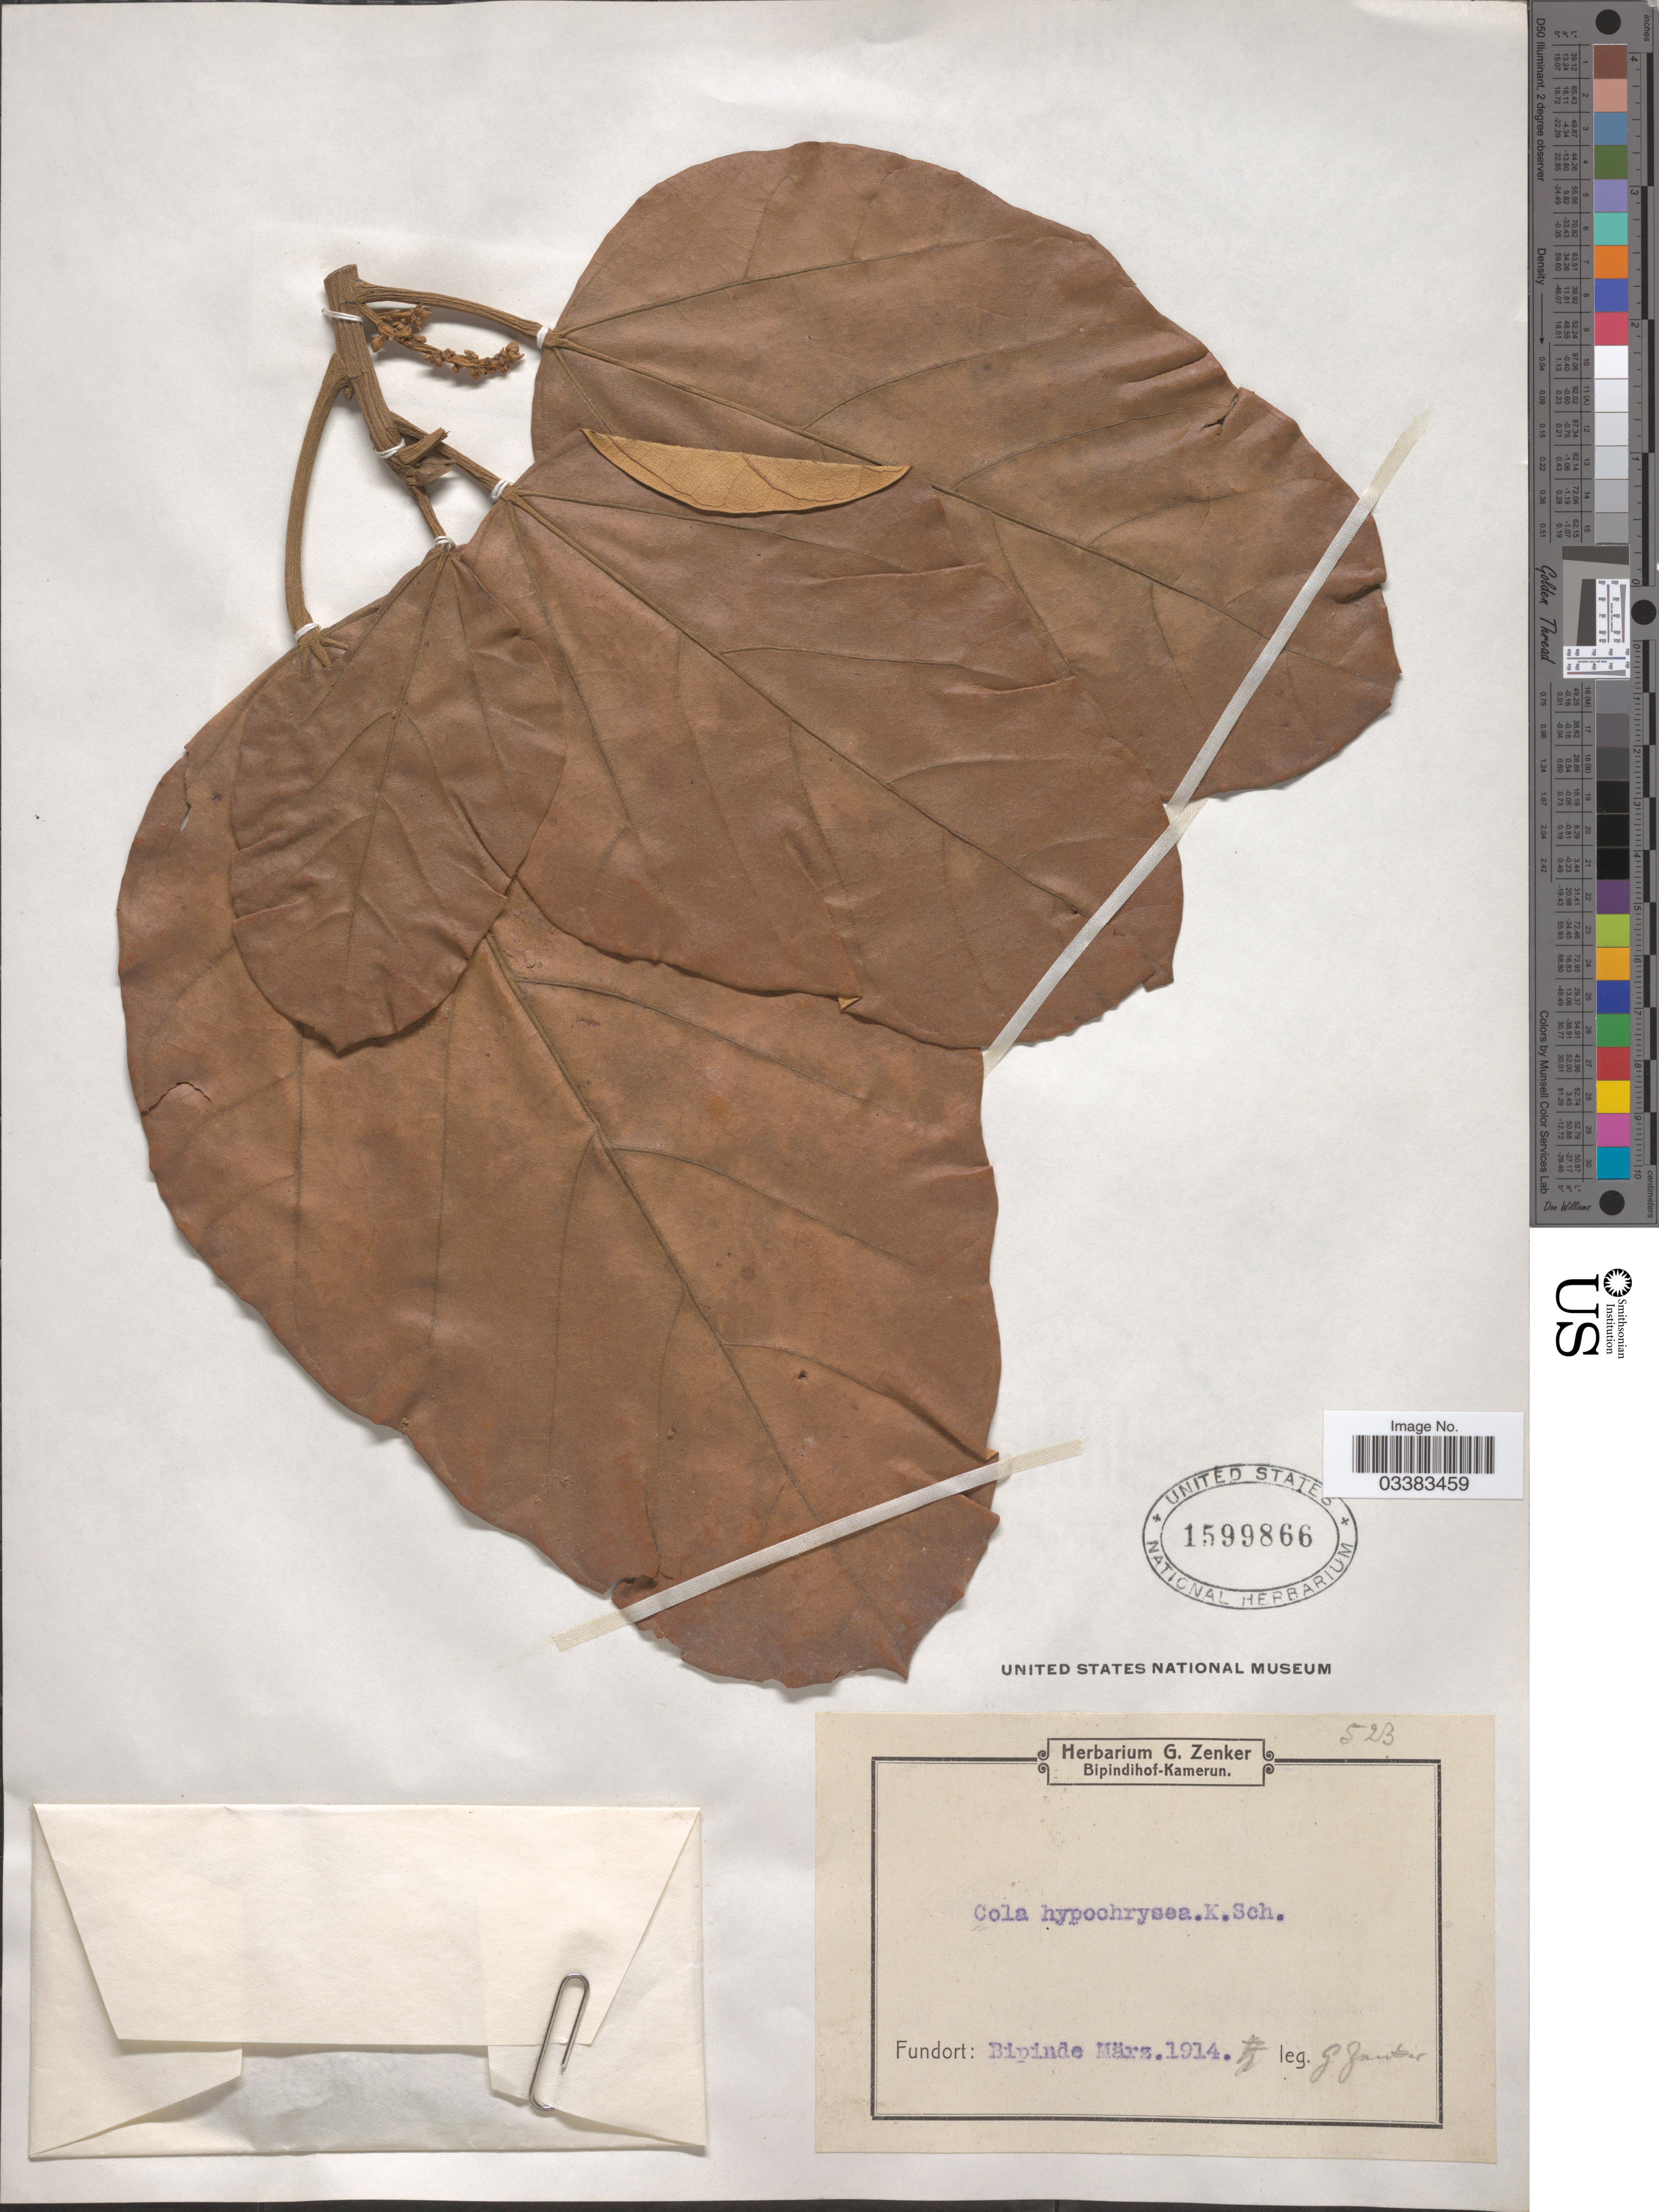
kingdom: Plantae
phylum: Tracheophyta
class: Magnoliopsida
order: Malvales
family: Malvaceae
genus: Cola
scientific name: Cola hypochrysea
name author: K. Schum.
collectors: G. A. Zenker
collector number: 523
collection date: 1914-03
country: Cameroon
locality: Bipinde.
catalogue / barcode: US 1599866